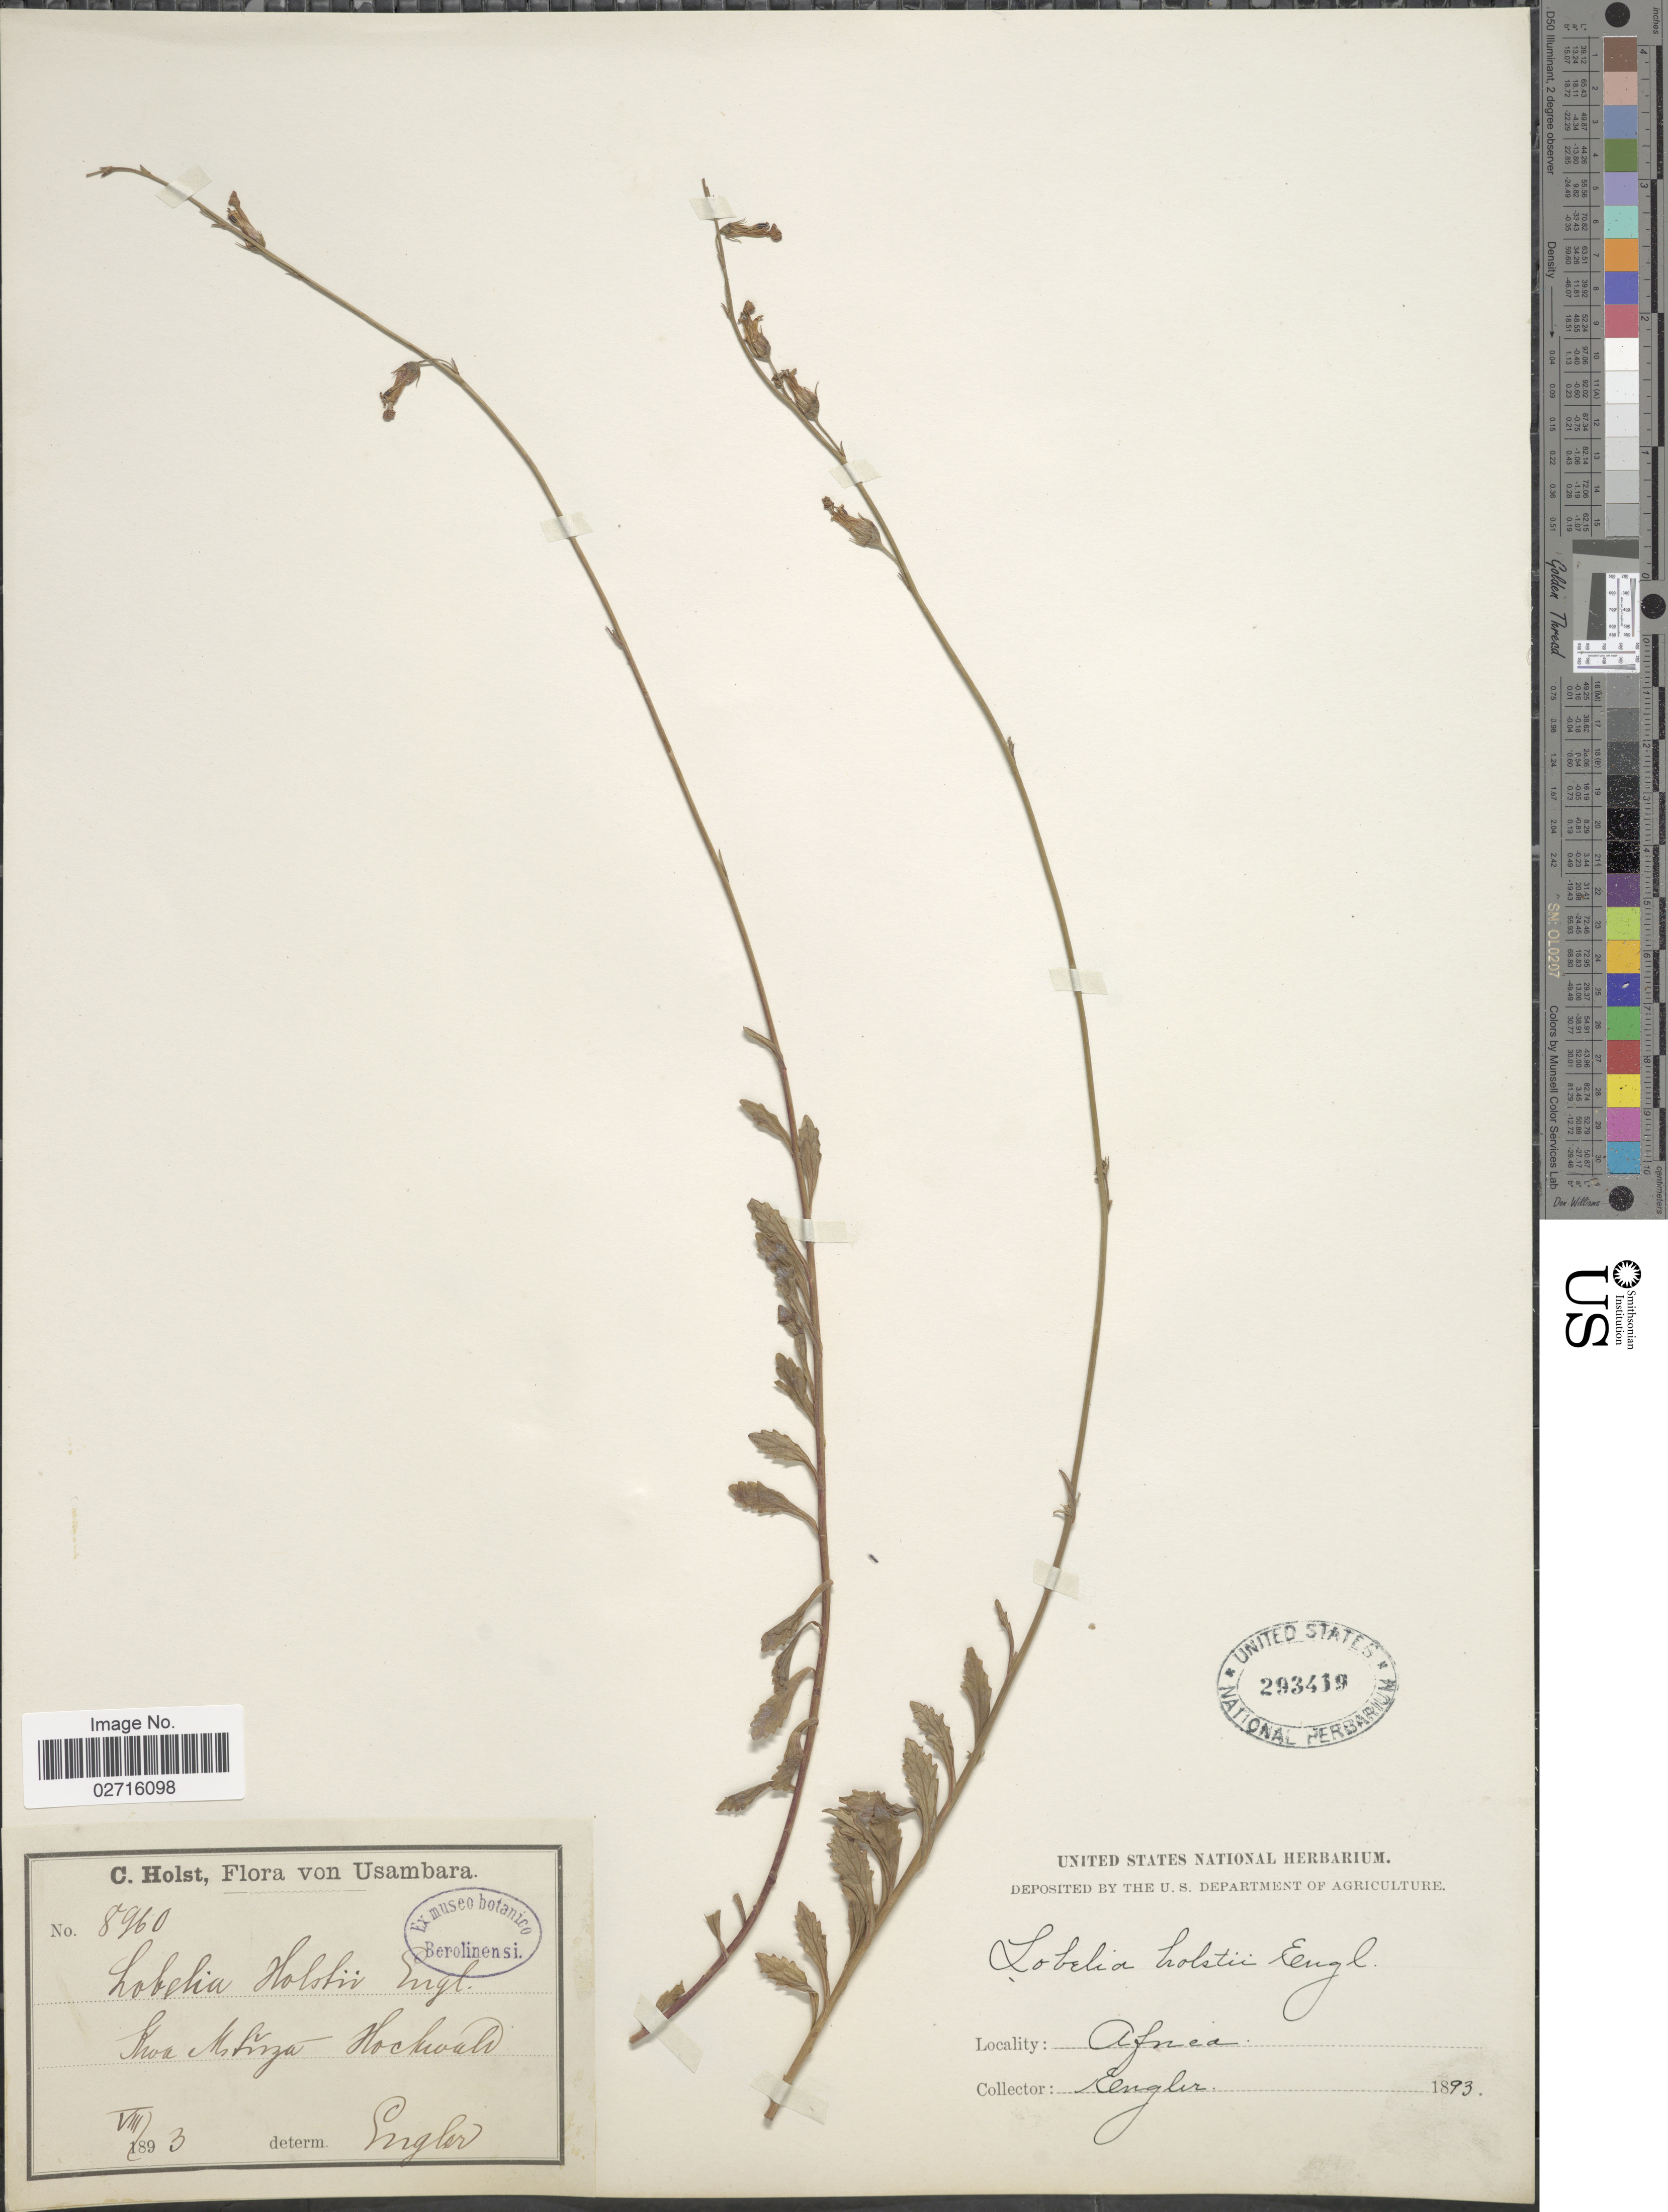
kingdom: Plantae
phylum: Tracheophyta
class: Magnoliopsida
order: Asterales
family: Campanulaceae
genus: Lobelia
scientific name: Lobelia holstii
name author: Engl.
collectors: C. H. Holst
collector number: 8960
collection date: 1893-08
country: Tanzania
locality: Usambara, Kwa Mstuza- Hochwald, Africa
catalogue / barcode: US 293419